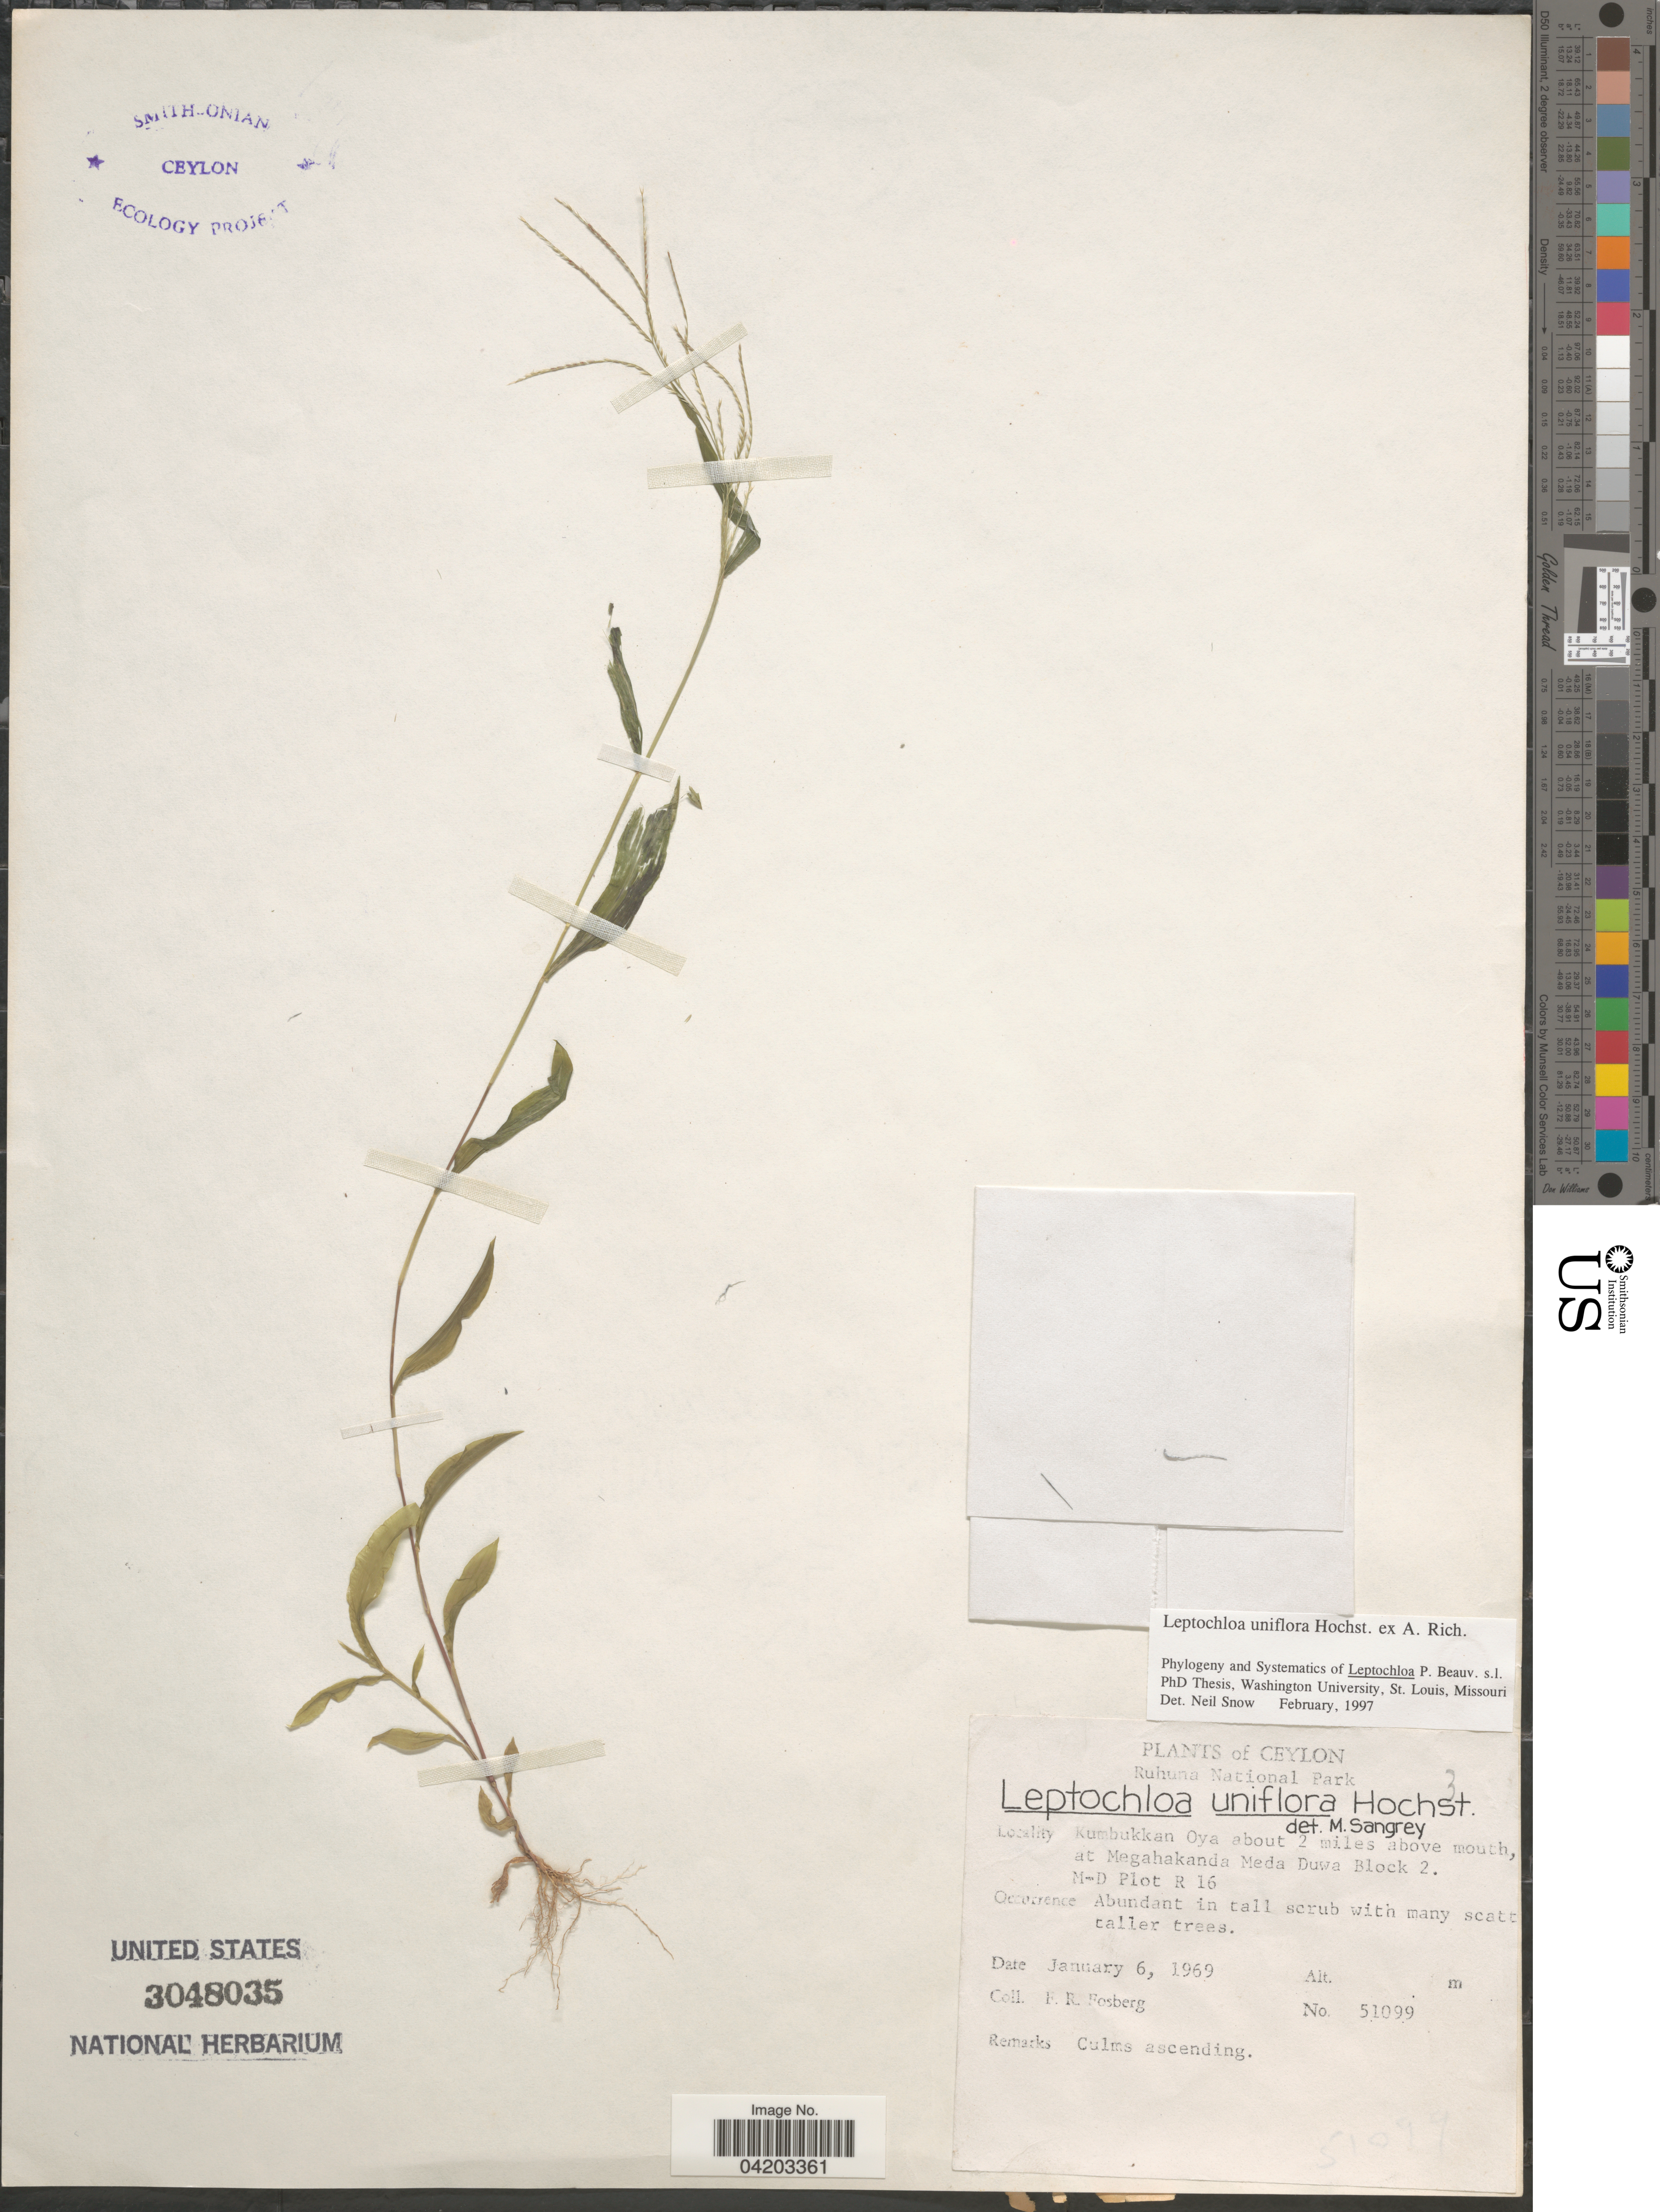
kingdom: Plantae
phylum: Tracheophyta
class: Liliopsida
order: Poales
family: Poaceae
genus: Trigonochloa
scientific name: Trigonochloa uniflora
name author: (Hochst. ex A. Rich.) P.M. Peterson & N. Snow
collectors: F. R. Fosberg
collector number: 51099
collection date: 1969-01-06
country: Sri Lanka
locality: Ceylon. Ruhuna National Park. Kumbukkan Oya about 2 miles above mouth, at Megahakanda Meda Duwa Block 2. M-D Plot R 16.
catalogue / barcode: US 3048035